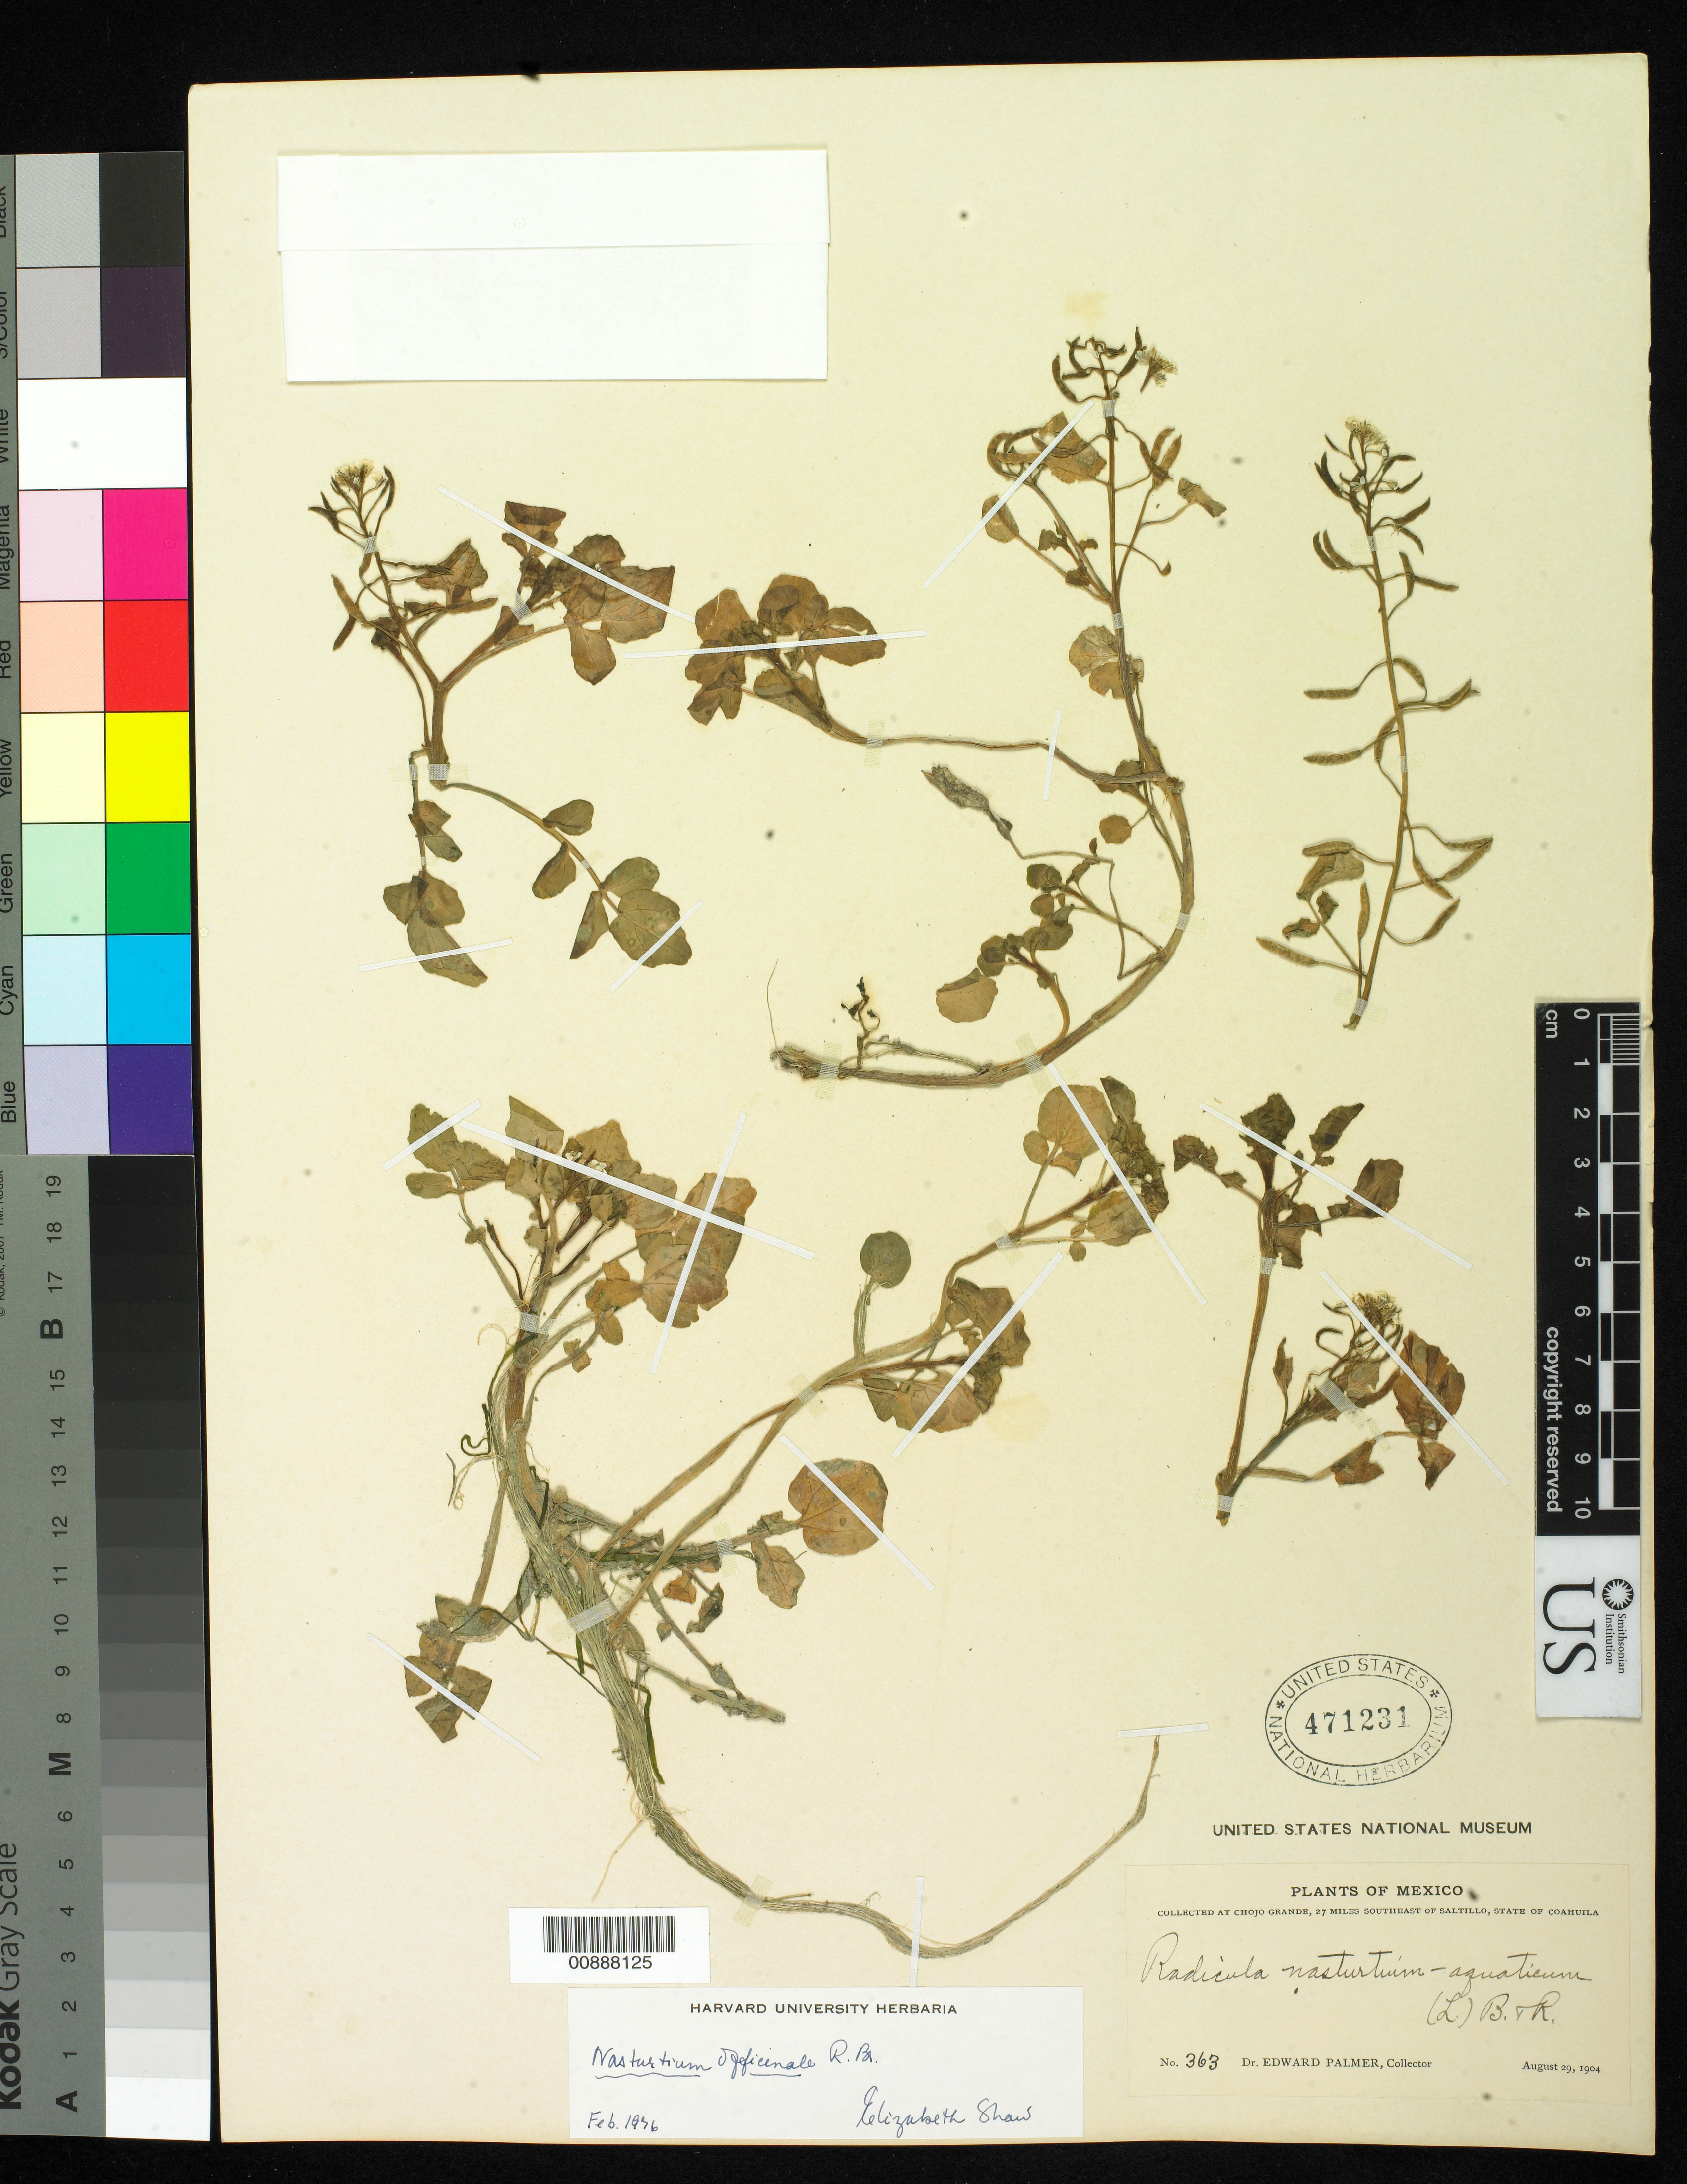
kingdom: Plantae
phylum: Tracheophyta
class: Magnoliopsida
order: Brassicales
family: Brassicaceae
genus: Nasturtium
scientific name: Nasturtium officinale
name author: R. Br.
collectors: E. Palmer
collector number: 363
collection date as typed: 29 Aug 1904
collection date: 1904-08-29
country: Mexico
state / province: Coahuila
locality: Chojo Grande, 27 miles southeast of Saltillo, Coahuila.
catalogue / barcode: US 471231